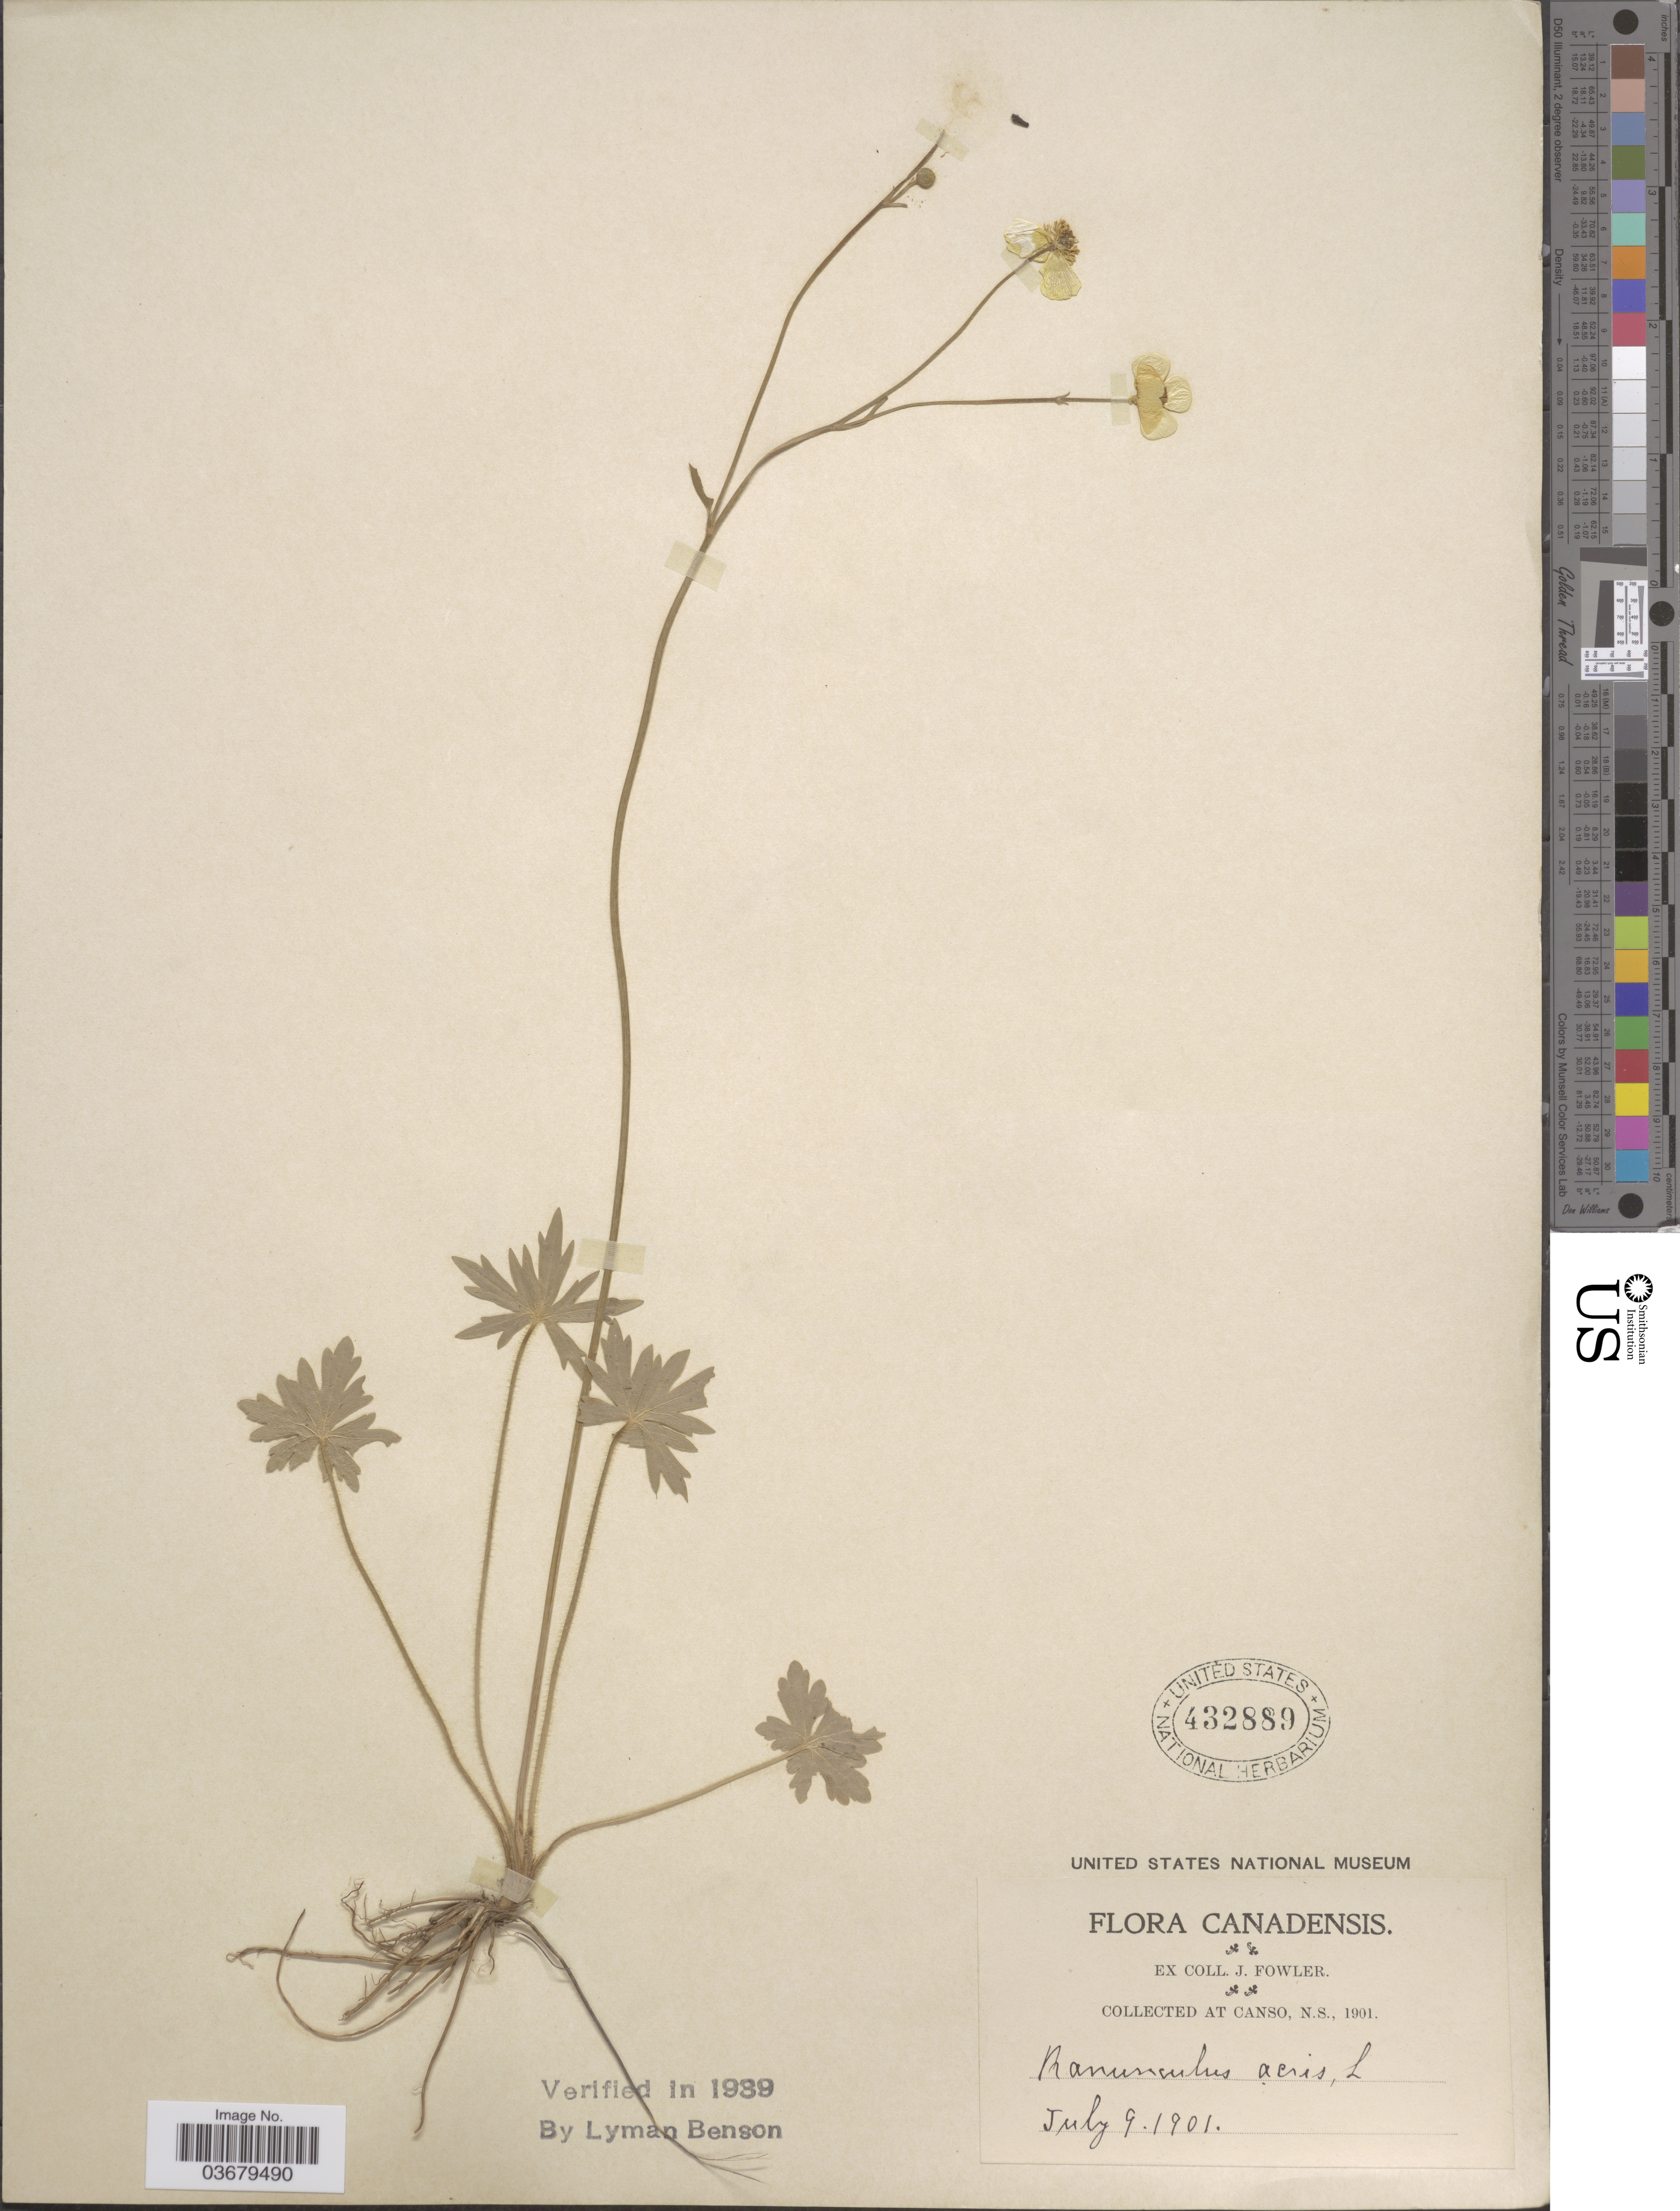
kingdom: Plantae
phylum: Tracheophyta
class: Magnoliopsida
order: Ranunculales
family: Ranunculaceae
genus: Ranunculus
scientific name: Ranunculus acris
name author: L.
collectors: J. Fowler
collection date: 1901-07-09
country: Canada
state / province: Nova Scotia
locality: At Canso.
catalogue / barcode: US 432889